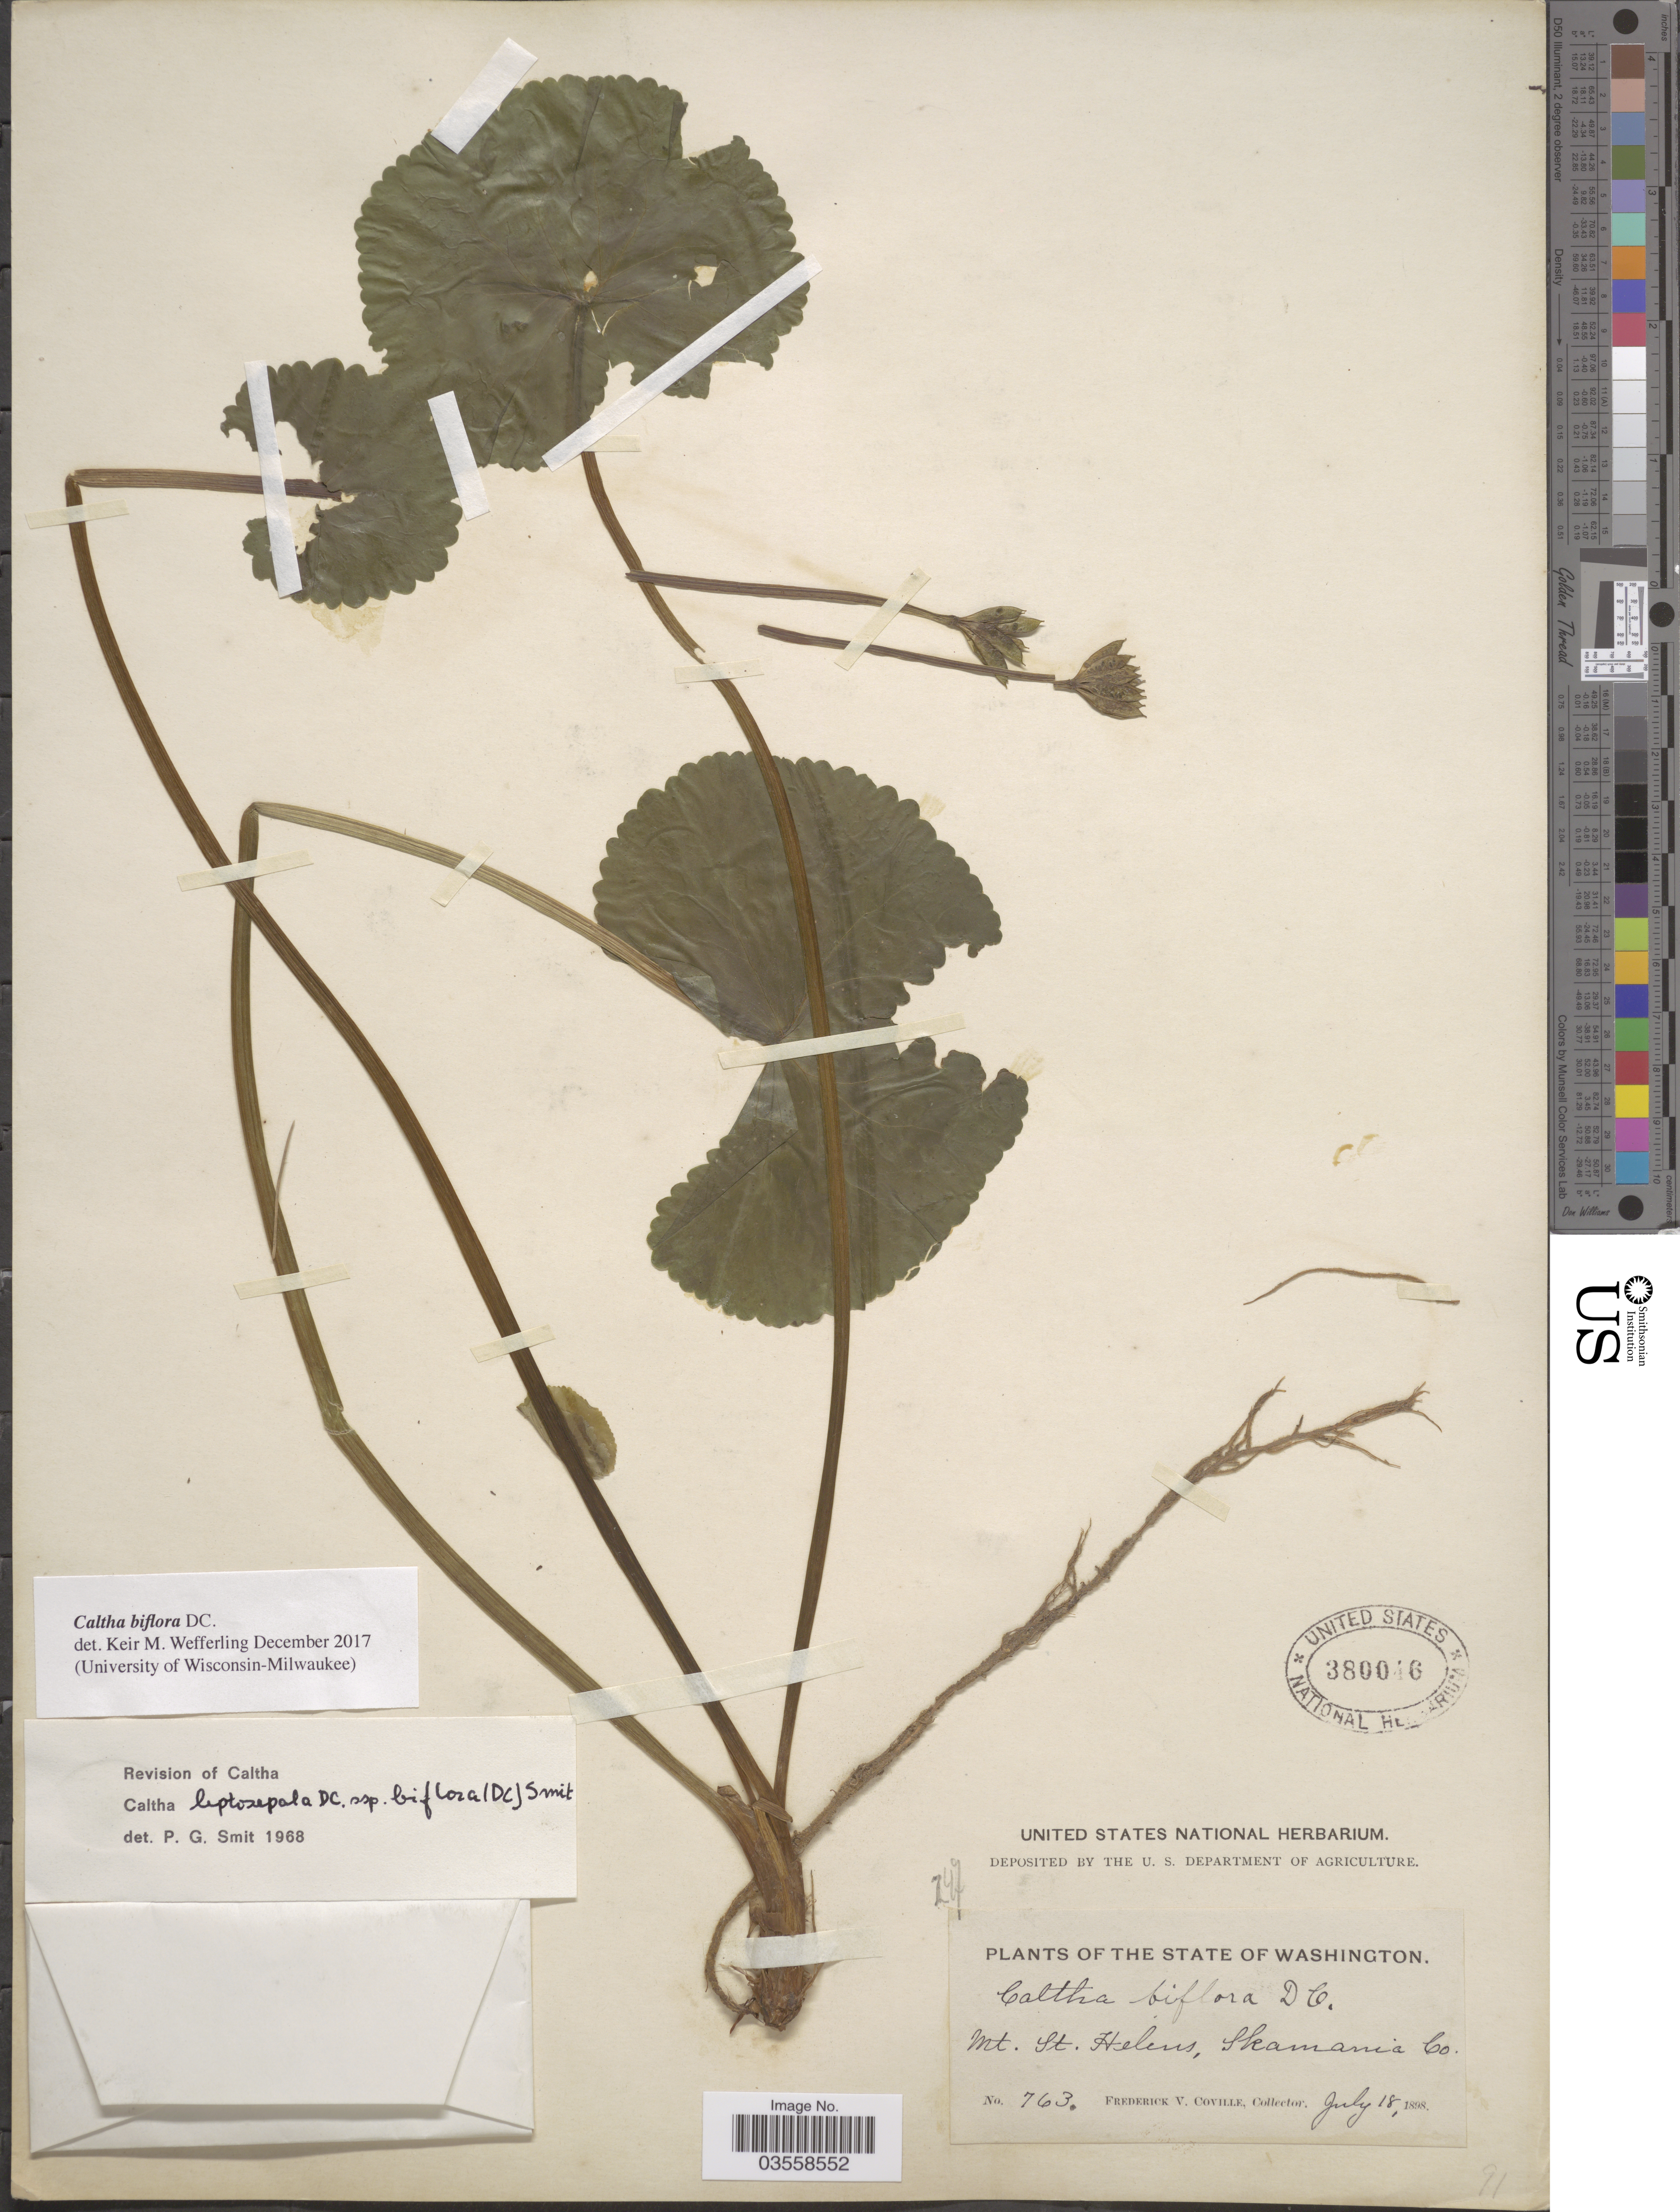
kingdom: Plantae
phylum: Tracheophyta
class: Magnoliopsida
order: Ranunculales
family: Ranunculaceae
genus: Caltha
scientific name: Caltha biflora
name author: DC.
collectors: F. V. Coville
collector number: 763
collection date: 1898-07-18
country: United States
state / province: Washington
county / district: Skamania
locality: Mt. St. Helens, Skamania Co.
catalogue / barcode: US 380046